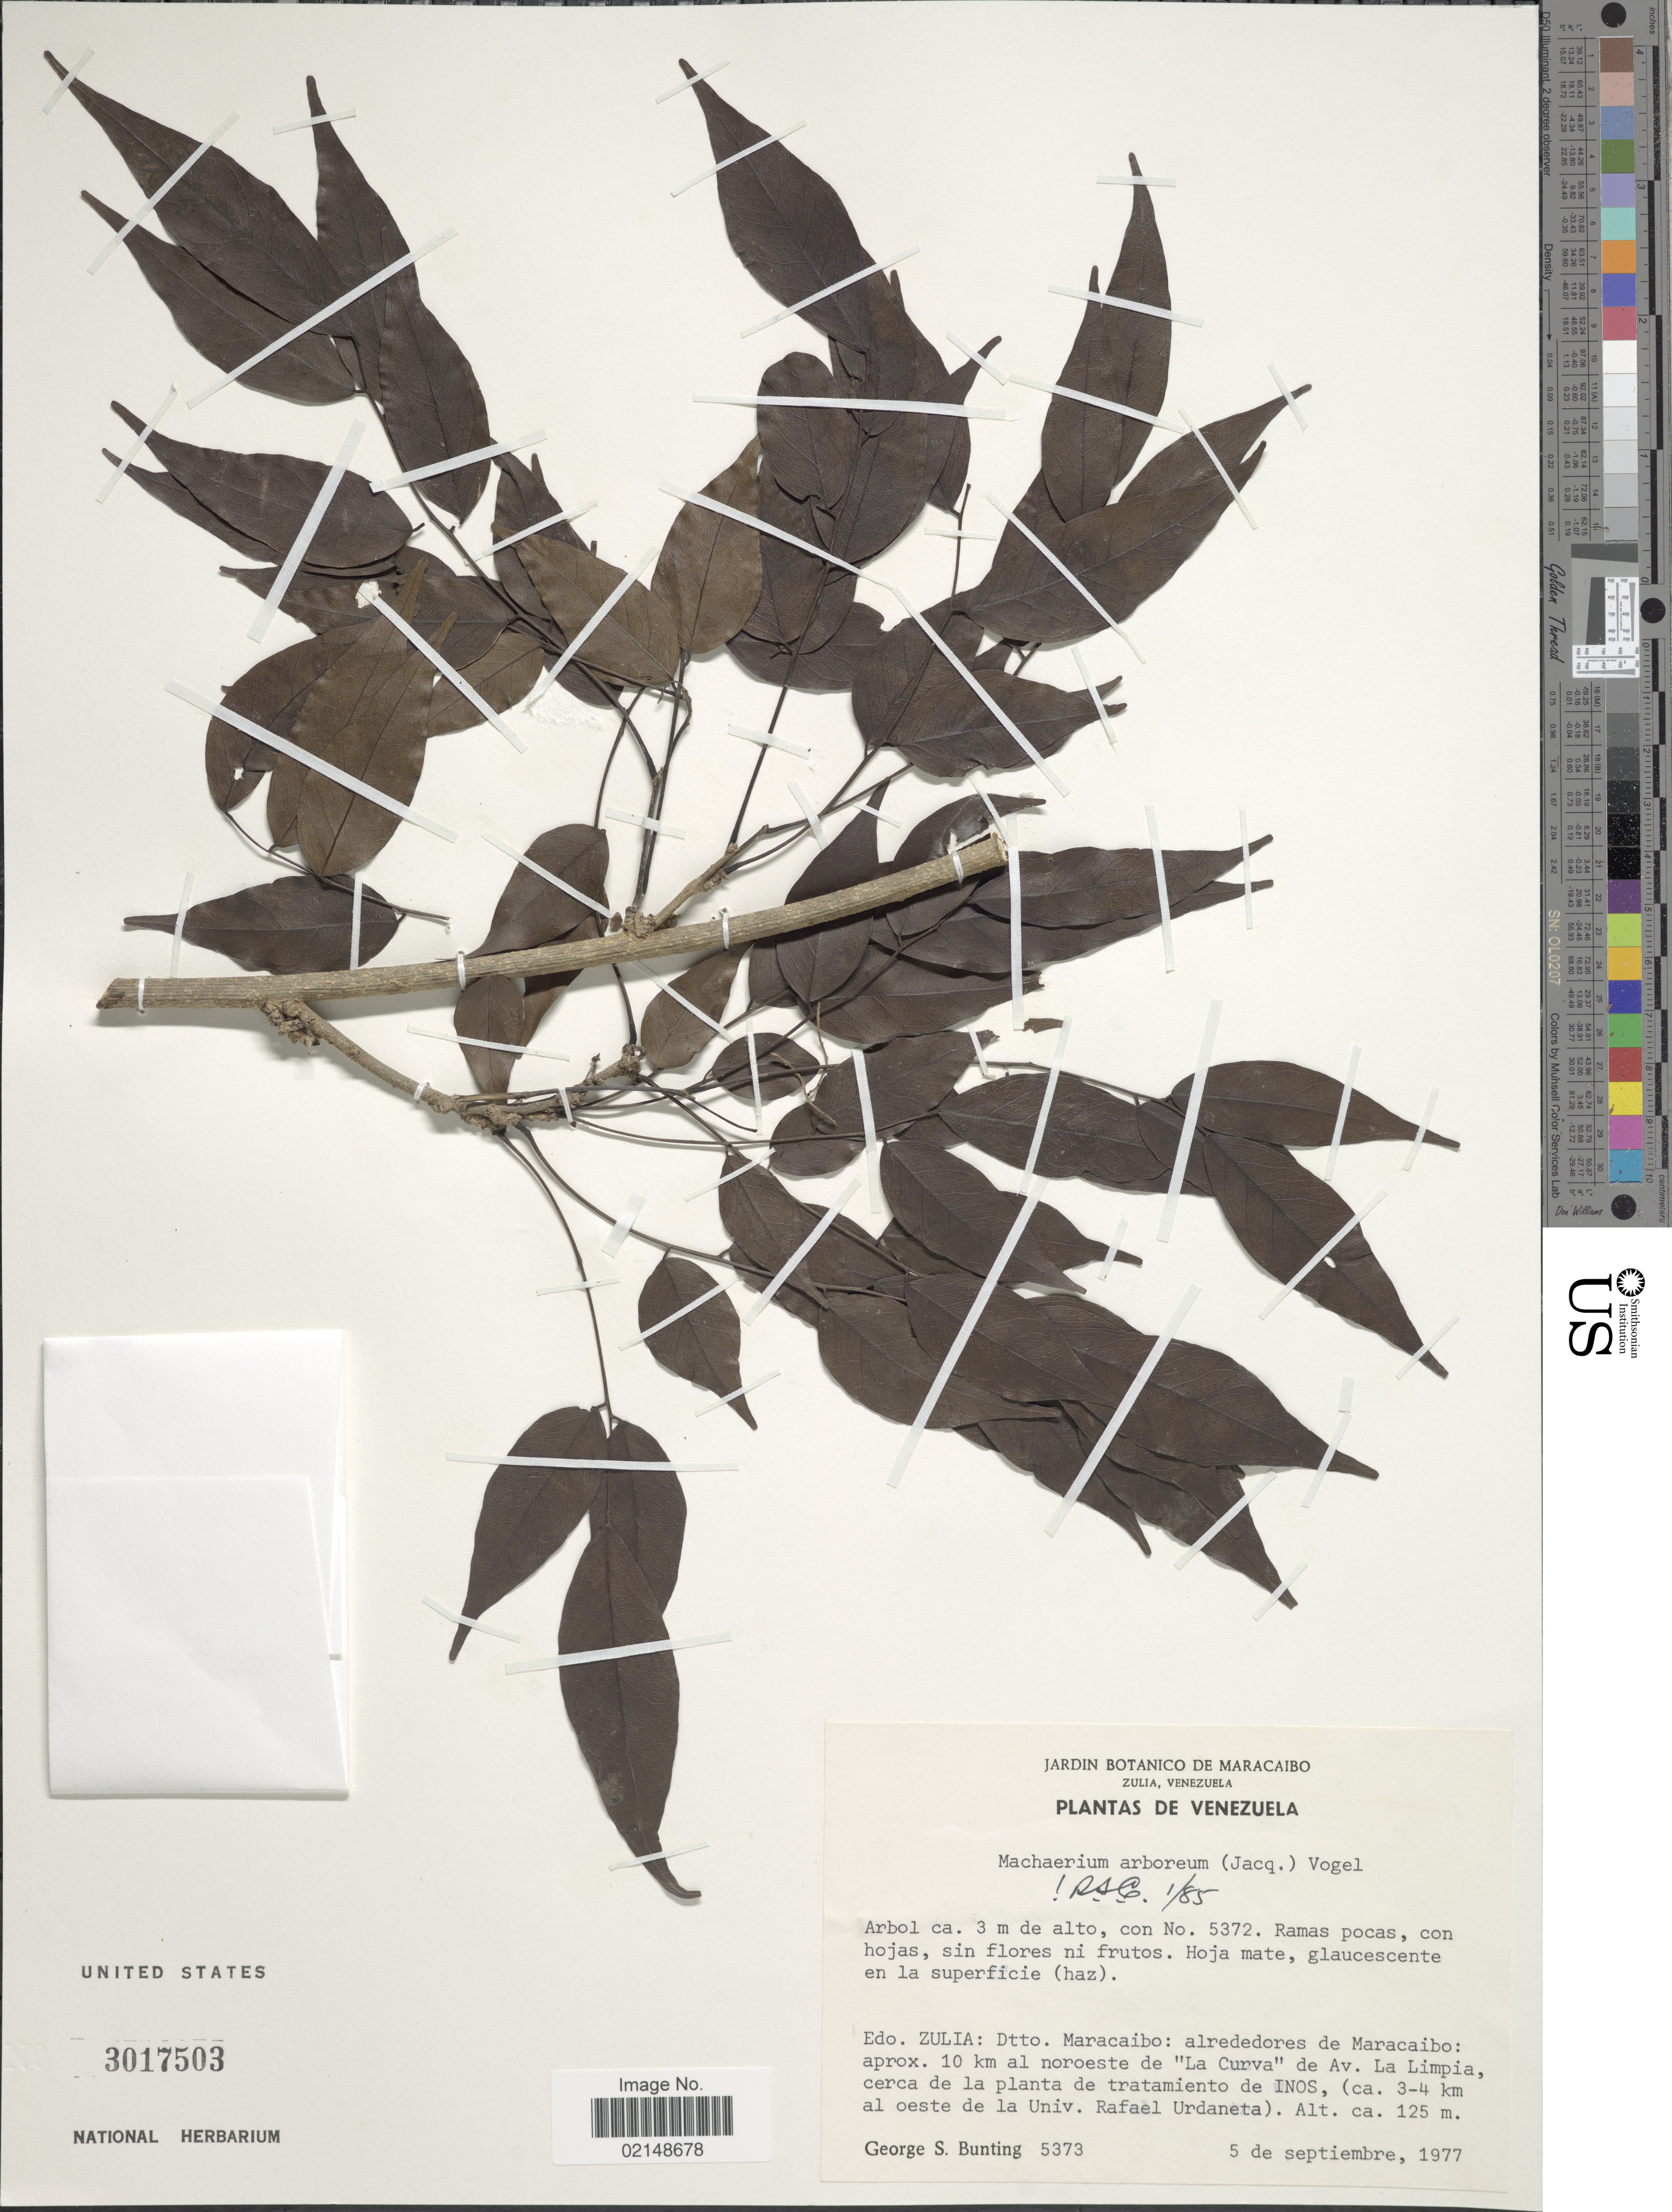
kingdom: Plantae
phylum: Tracheophyta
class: Magnoliopsida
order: Fabales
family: Fabaceae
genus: Machaerium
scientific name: Machaerium arboreum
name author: (Jacq.) Benth.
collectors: G. S. Bunting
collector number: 5373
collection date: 1977-09-05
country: Venezuela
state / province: Zulia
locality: Dtto. Maracaibo, alrededores de Maracaibo, approx. 10 km al noroeste de La Curva de Av. La Limpia, cerca de la planta de tratamiento de INOS (ca 3-4 km al oeste de la Univ. Rafael Urdaneta)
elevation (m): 125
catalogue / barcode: US 3017503